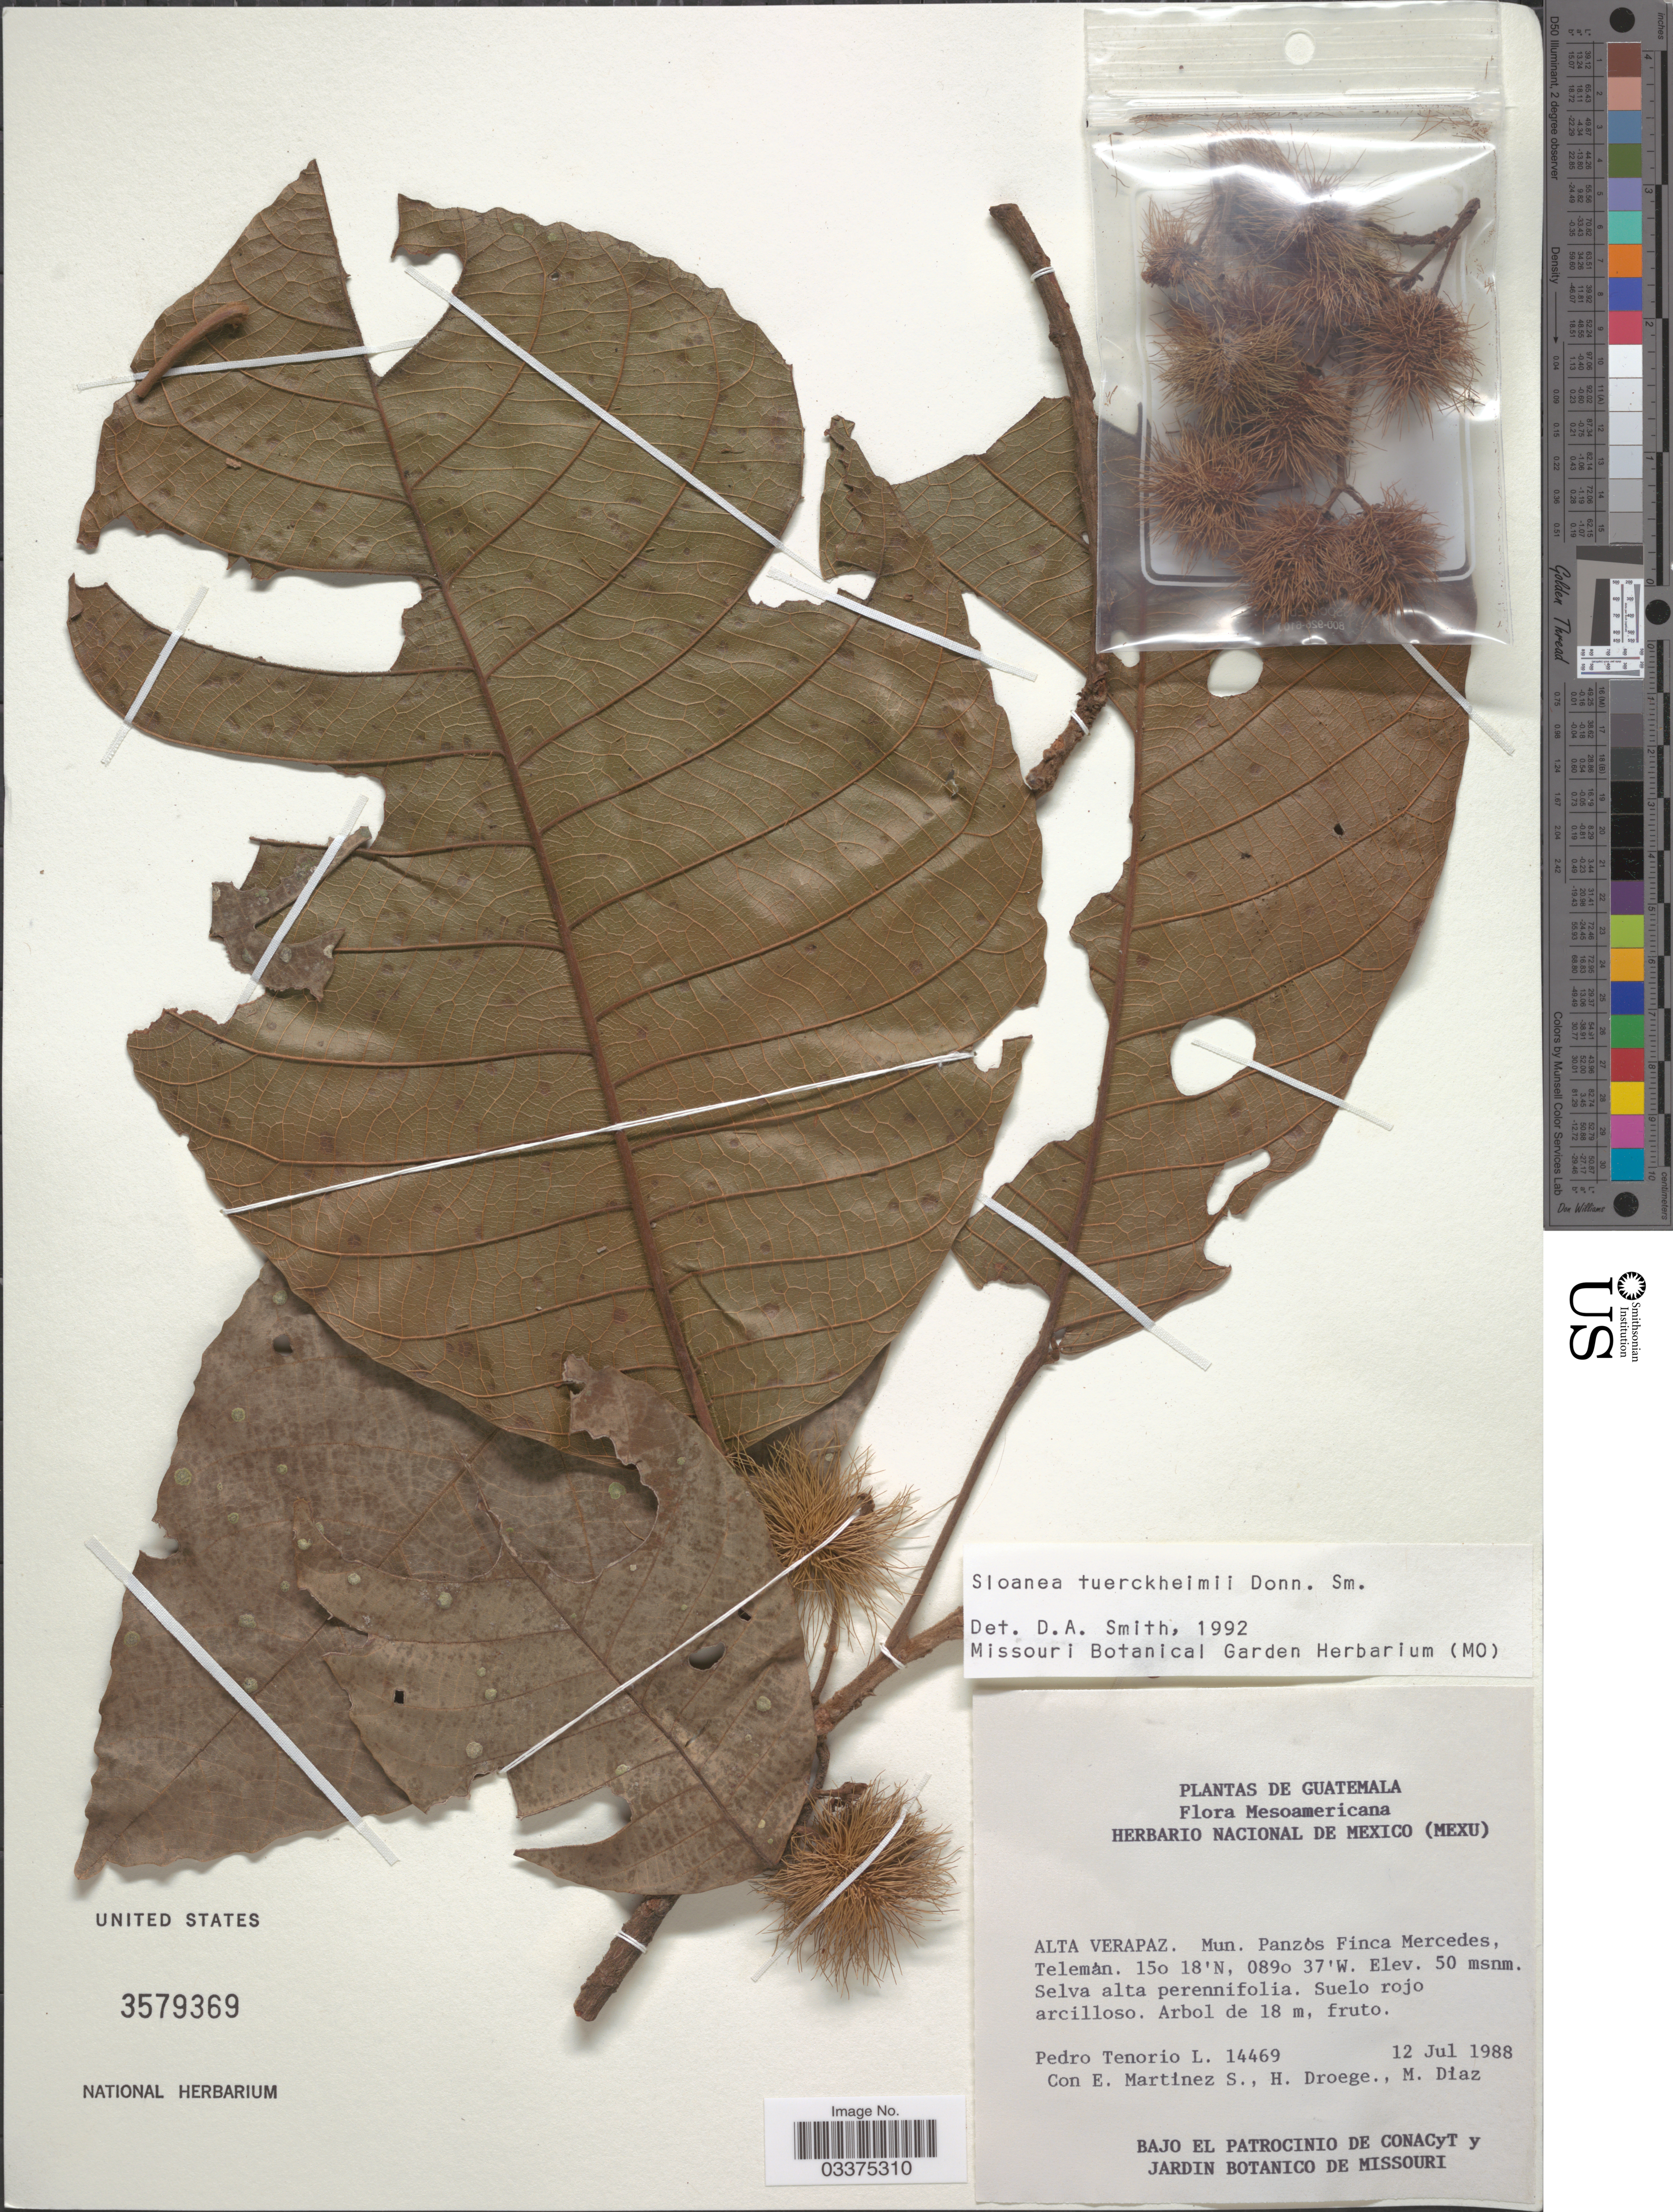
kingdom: Plantae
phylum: Tracheophyta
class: Magnoliopsida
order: Oxalidales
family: Elaeocarpaceae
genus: Sloanea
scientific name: Sloanea tuerckheimii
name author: Donn. Sm.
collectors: P. Tenorio L., E. M. Martínez S., H. Droege & M. Díaz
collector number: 14469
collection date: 1988-07-12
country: Guatemala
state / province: Alta Verapaz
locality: Mesoamericana. Mun. Panzós Finca Mercedes, Telemán.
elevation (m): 50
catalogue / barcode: US 3579369